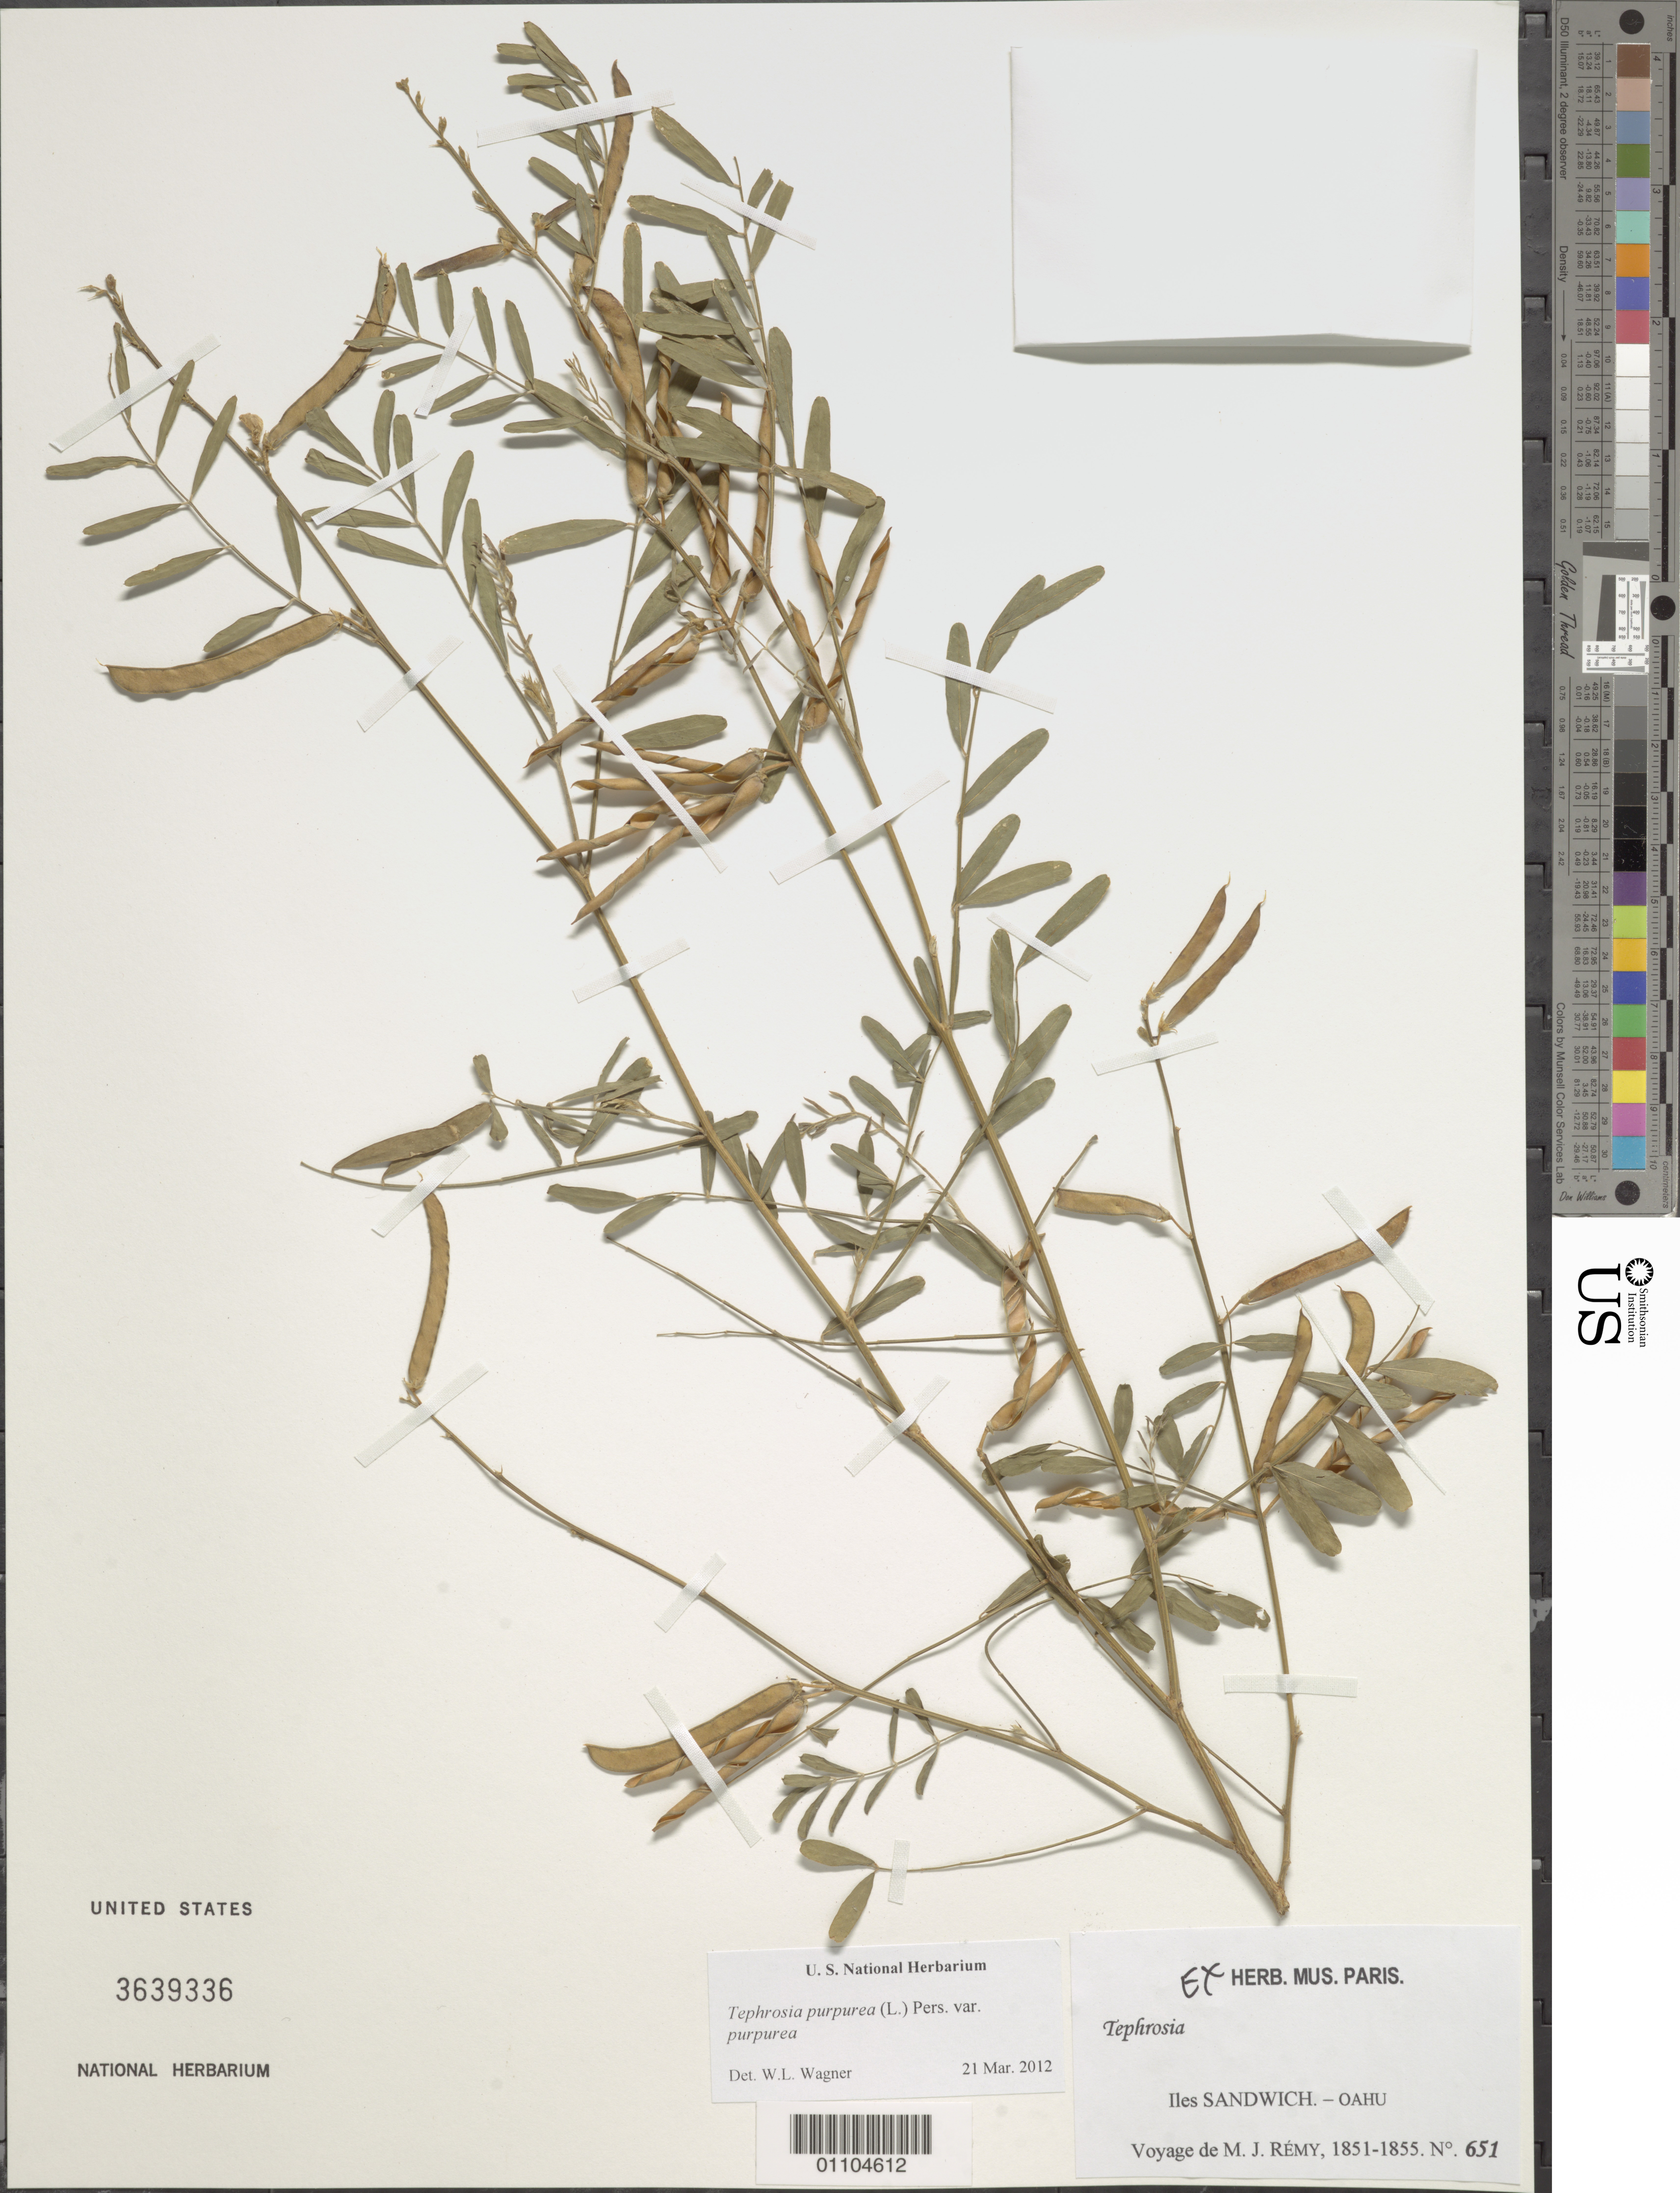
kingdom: Plantae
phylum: Tracheophyta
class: Magnoliopsida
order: Fabales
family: Fabaceae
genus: Tephrosia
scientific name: Tephrosia purpurea var. purpurea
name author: (L.) Pers.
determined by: Wagner, W. L., (BOT), Smithsonian Institution - National Museum of Natural History (UNITED STATES)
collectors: M. J. Remy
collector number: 651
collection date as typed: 1851 to --- 1855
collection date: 1851/1855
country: United States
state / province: Hawaii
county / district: Honolulu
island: Oahu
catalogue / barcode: US 3639336